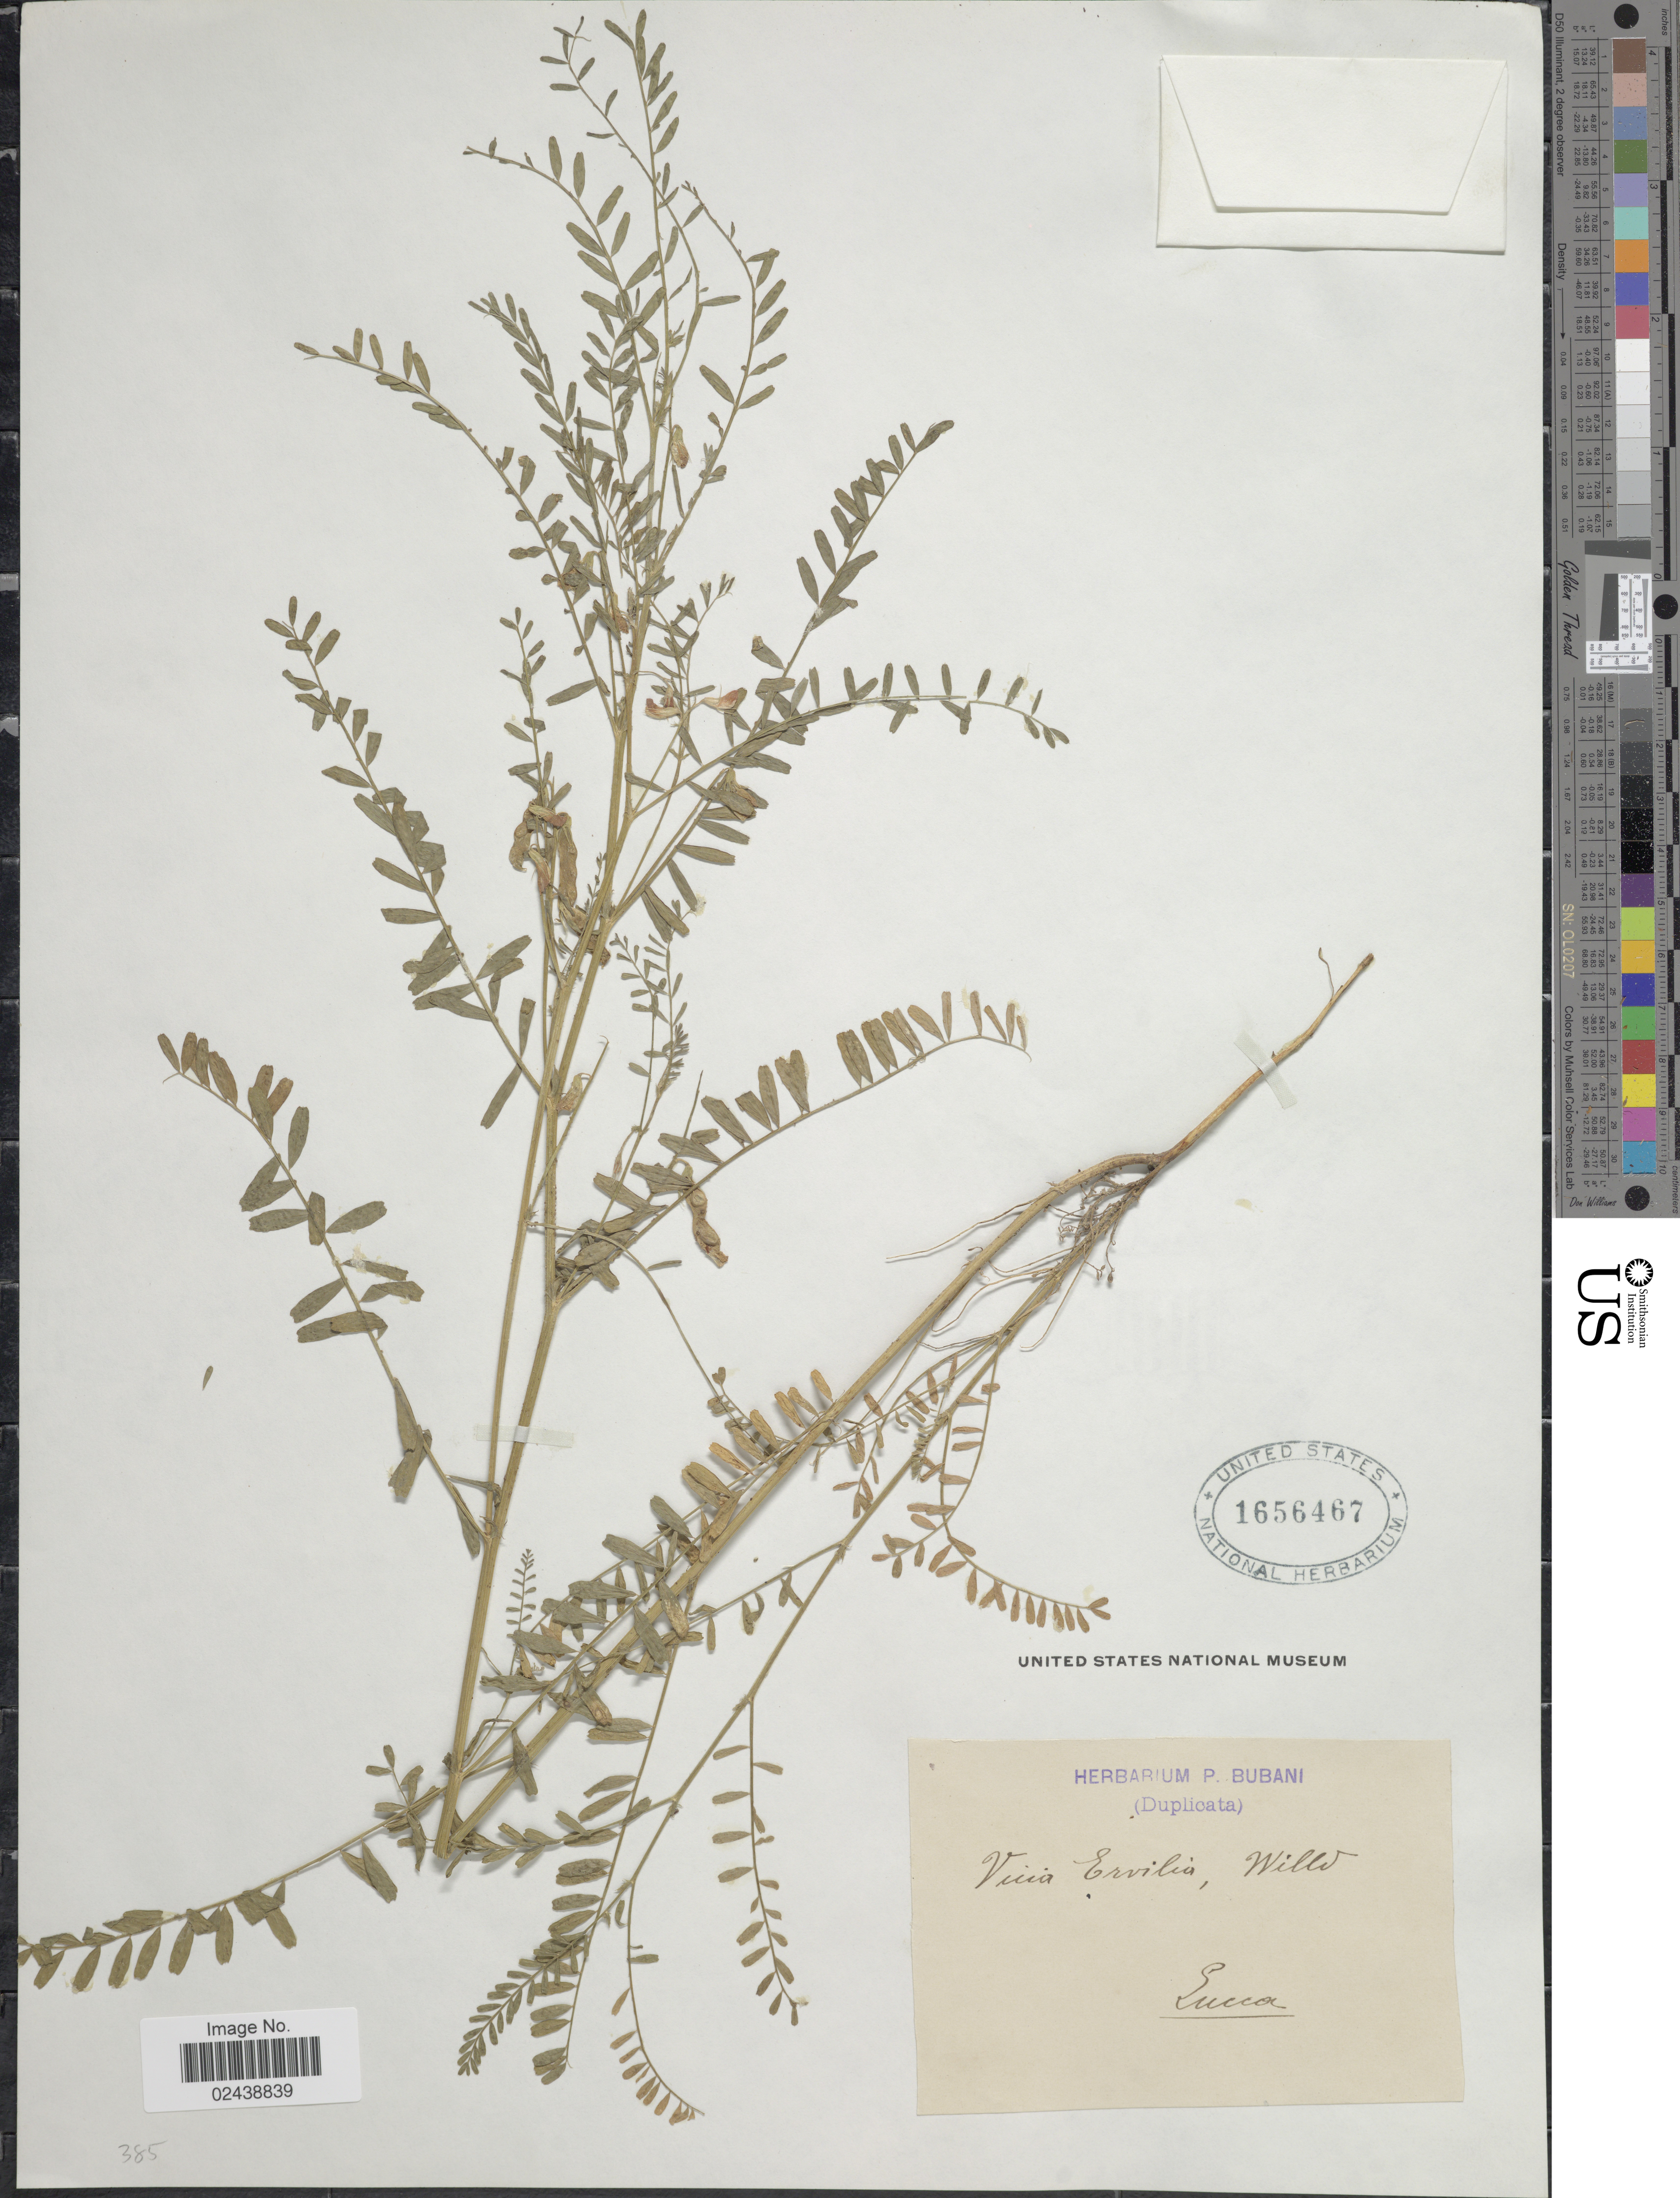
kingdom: Plantae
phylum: Tracheophyta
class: Magnoliopsida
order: Fabales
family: Fabaceae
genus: Vicia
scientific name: Vicia ervilia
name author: (L.) Willd.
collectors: ex herb. P. Bubani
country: Italy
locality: Lucca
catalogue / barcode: US 1656467